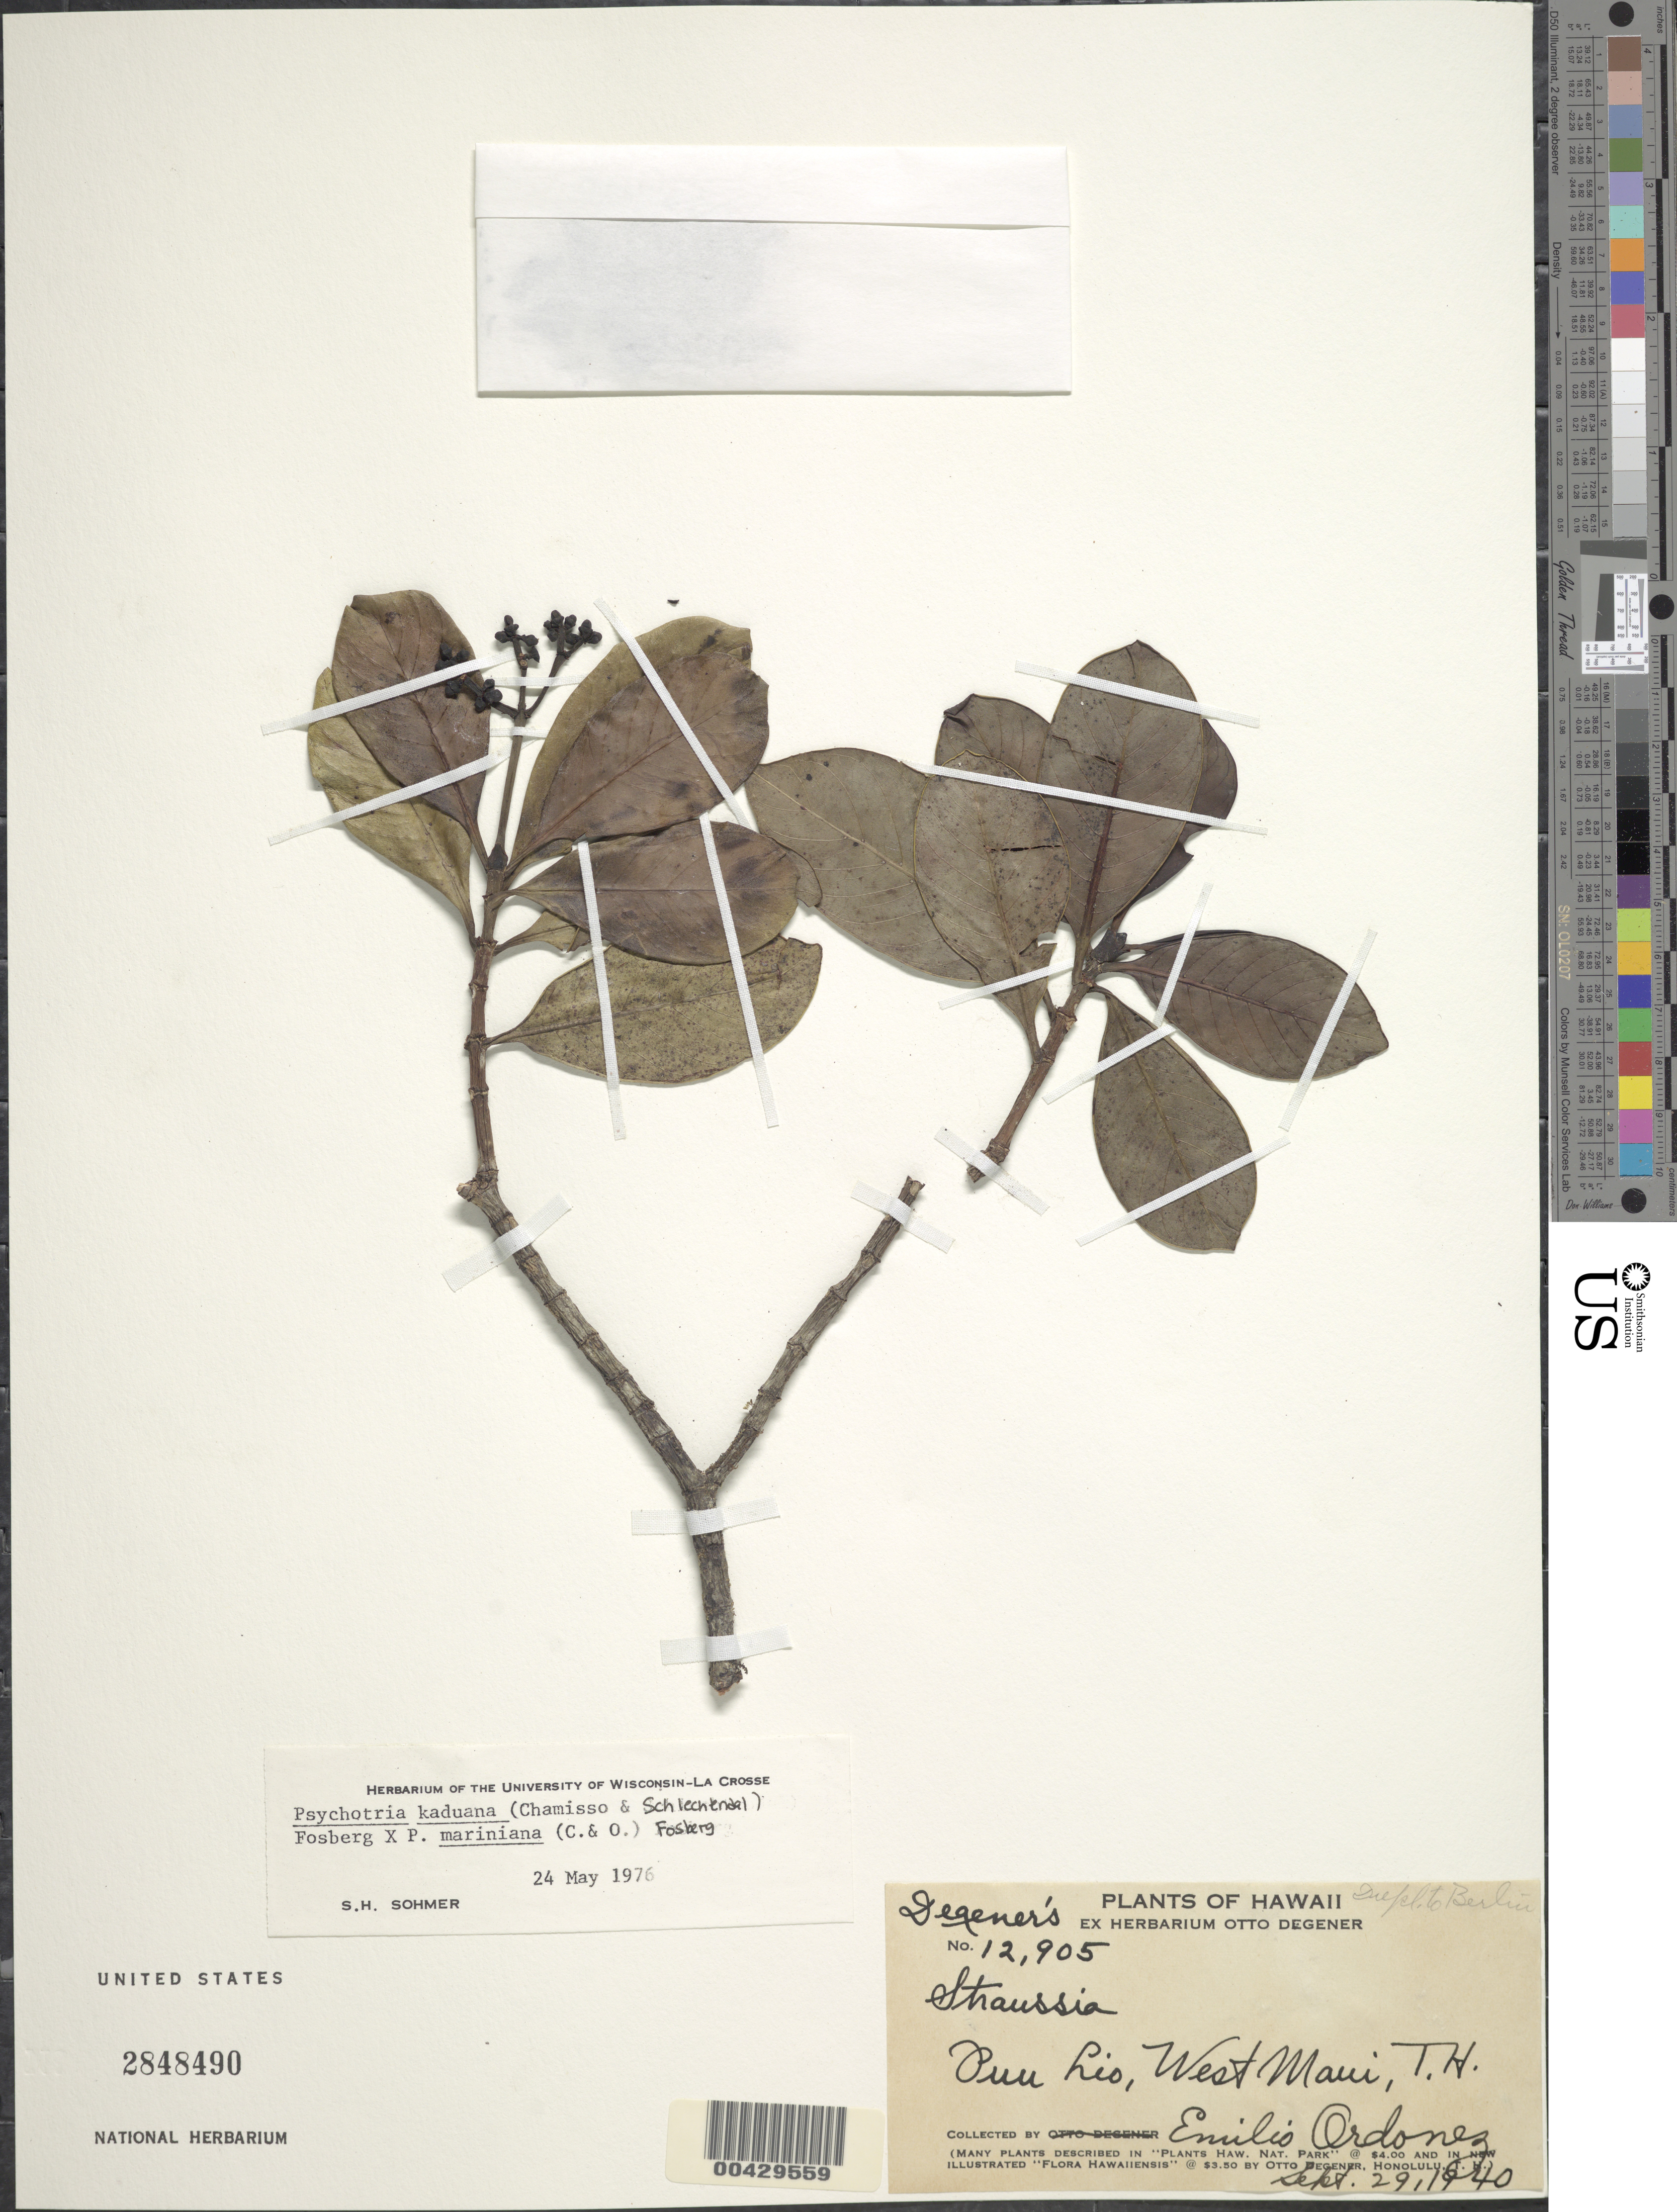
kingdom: Plantae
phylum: Tracheophyta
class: Magnoliopsida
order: Gentianales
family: Rubiaceae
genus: Psychotria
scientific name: Psychotria kaduana x P. mariniana (Cham. & Schltdl.) Fosberg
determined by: Sohmer, S. H.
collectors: E. Ordonez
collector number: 12905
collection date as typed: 29 Sep 1940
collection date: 1940-09-29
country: United States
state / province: Hawaii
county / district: Maui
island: Maui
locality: Puu Lio, West Maui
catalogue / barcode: US 2848490